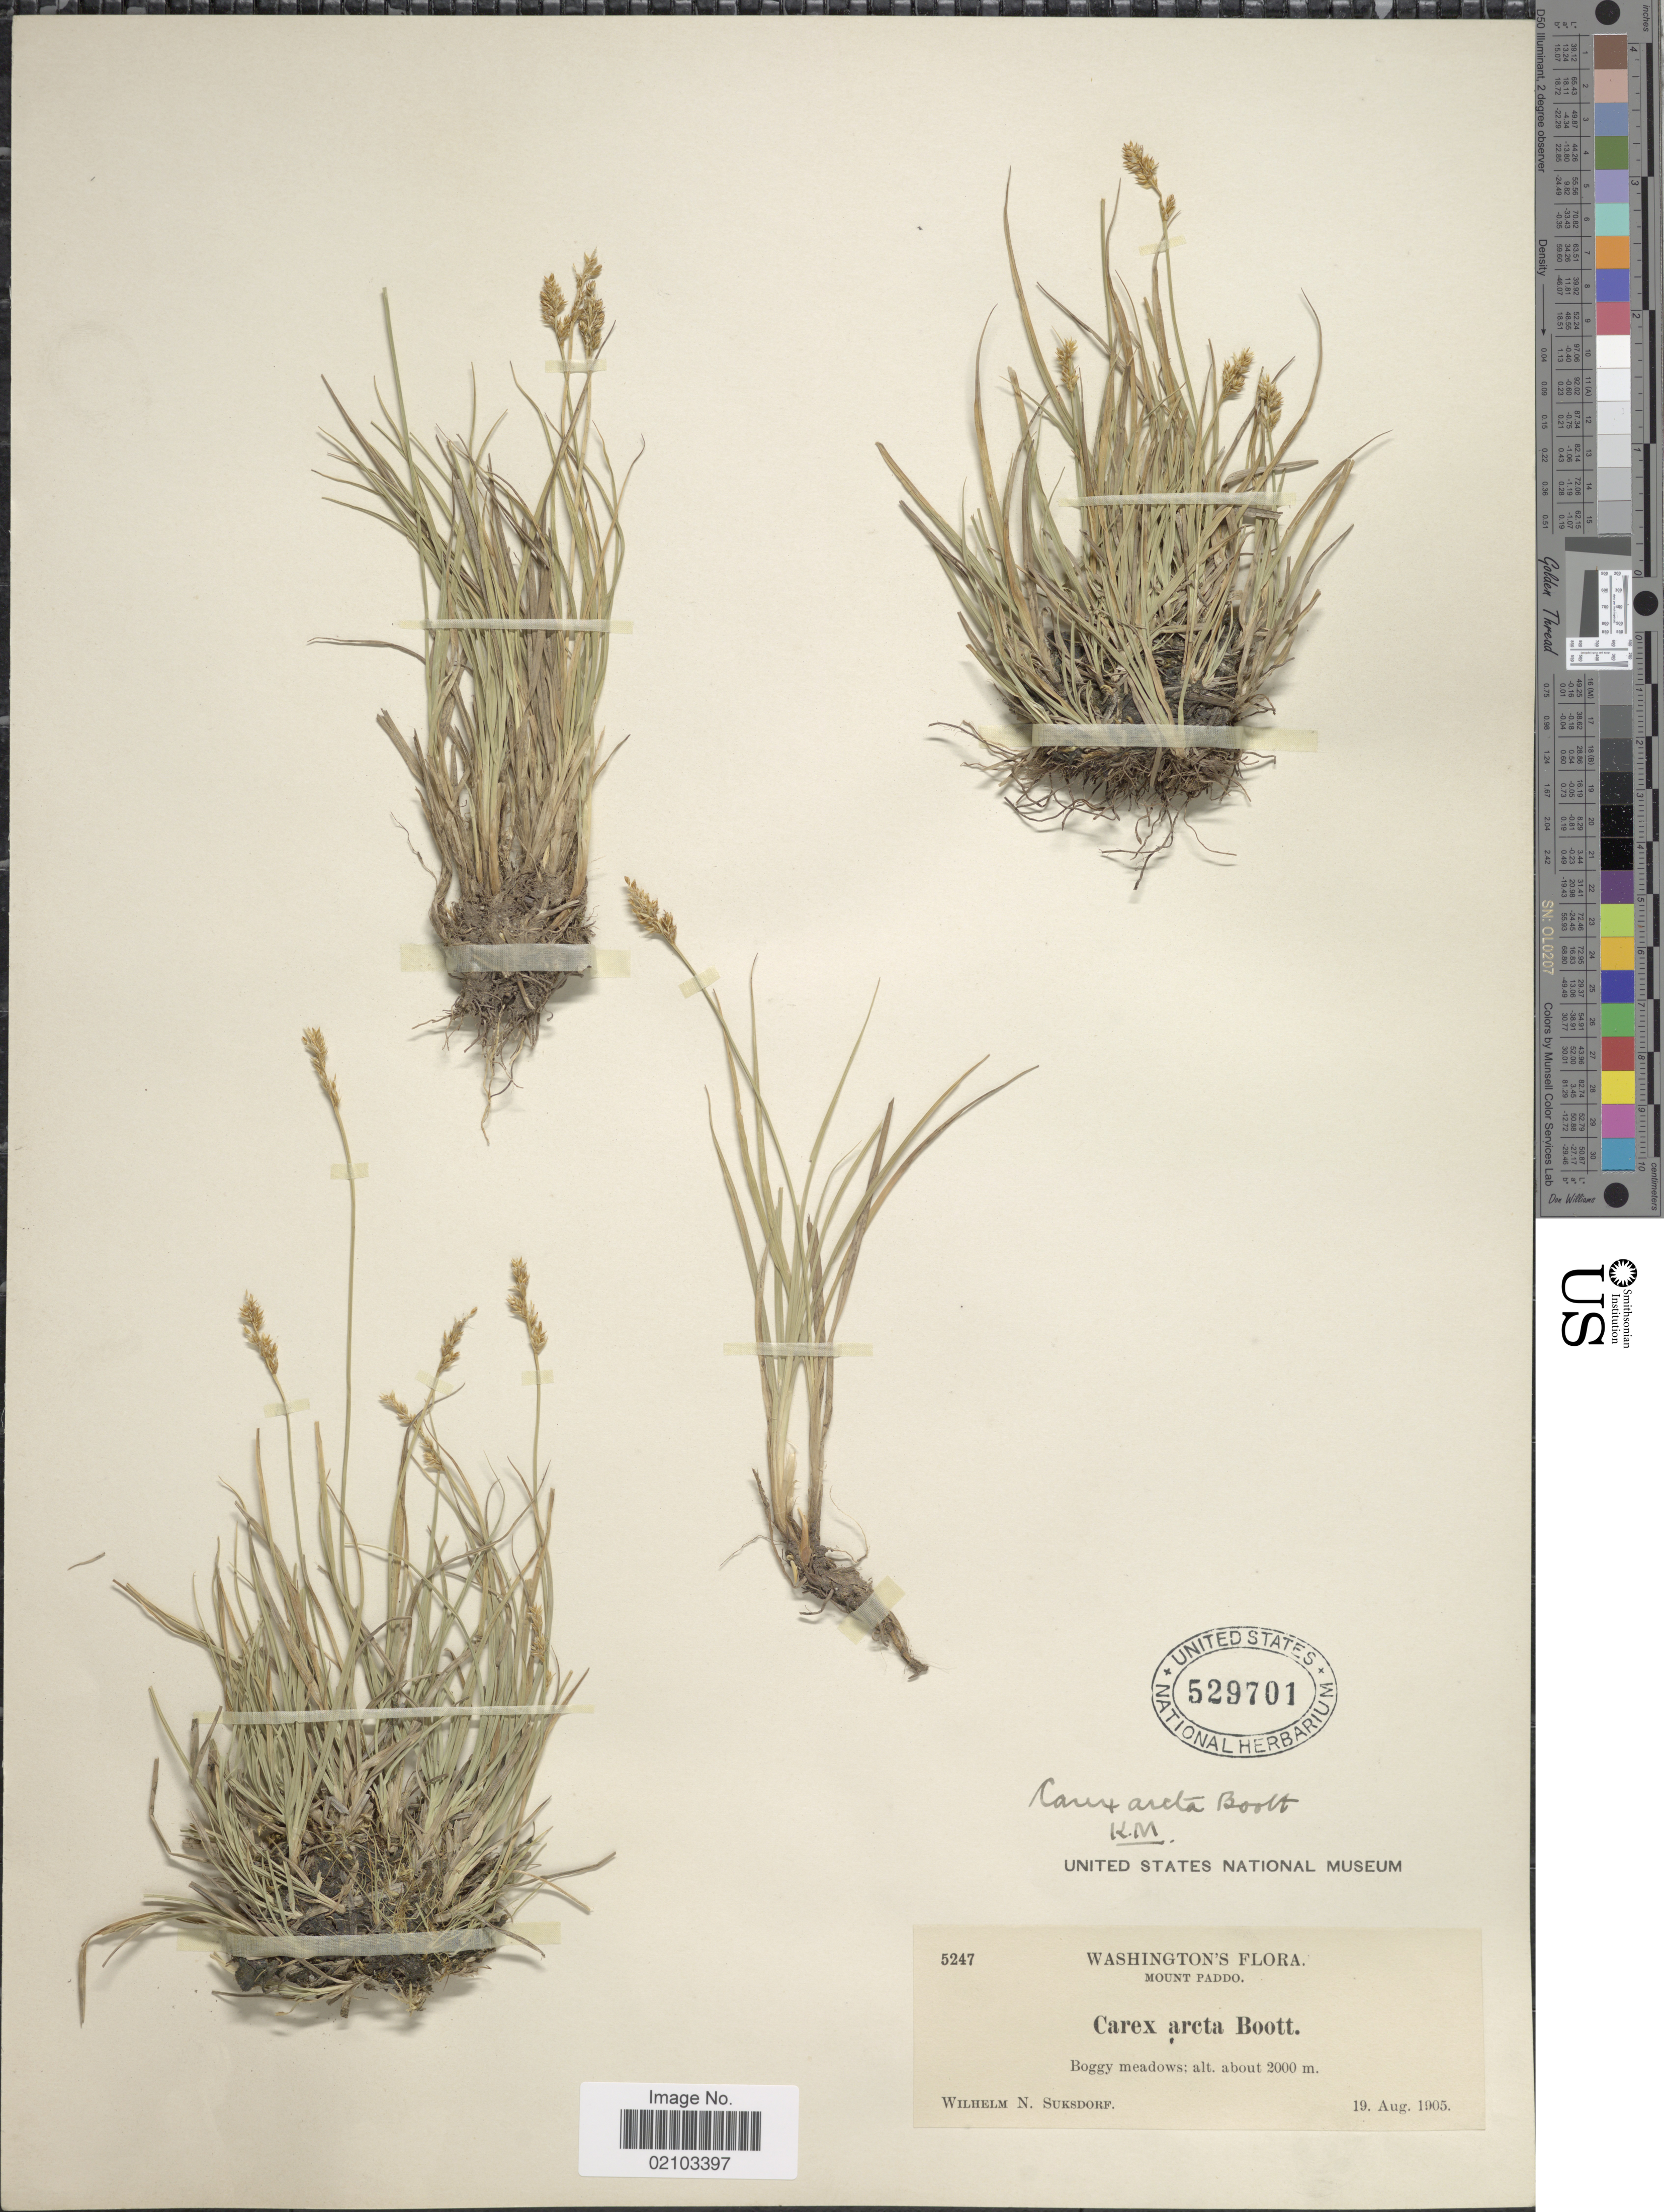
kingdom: Plantae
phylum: Tracheophyta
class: Liliopsida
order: Poales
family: Cyperaceae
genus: Carex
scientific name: Carex arcta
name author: Boott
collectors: W. N. Suksdorf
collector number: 5247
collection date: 1905-08-19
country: United States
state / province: Washington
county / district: Skamania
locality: Mount Paddo. Boggy meadows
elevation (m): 2000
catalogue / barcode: US 529701